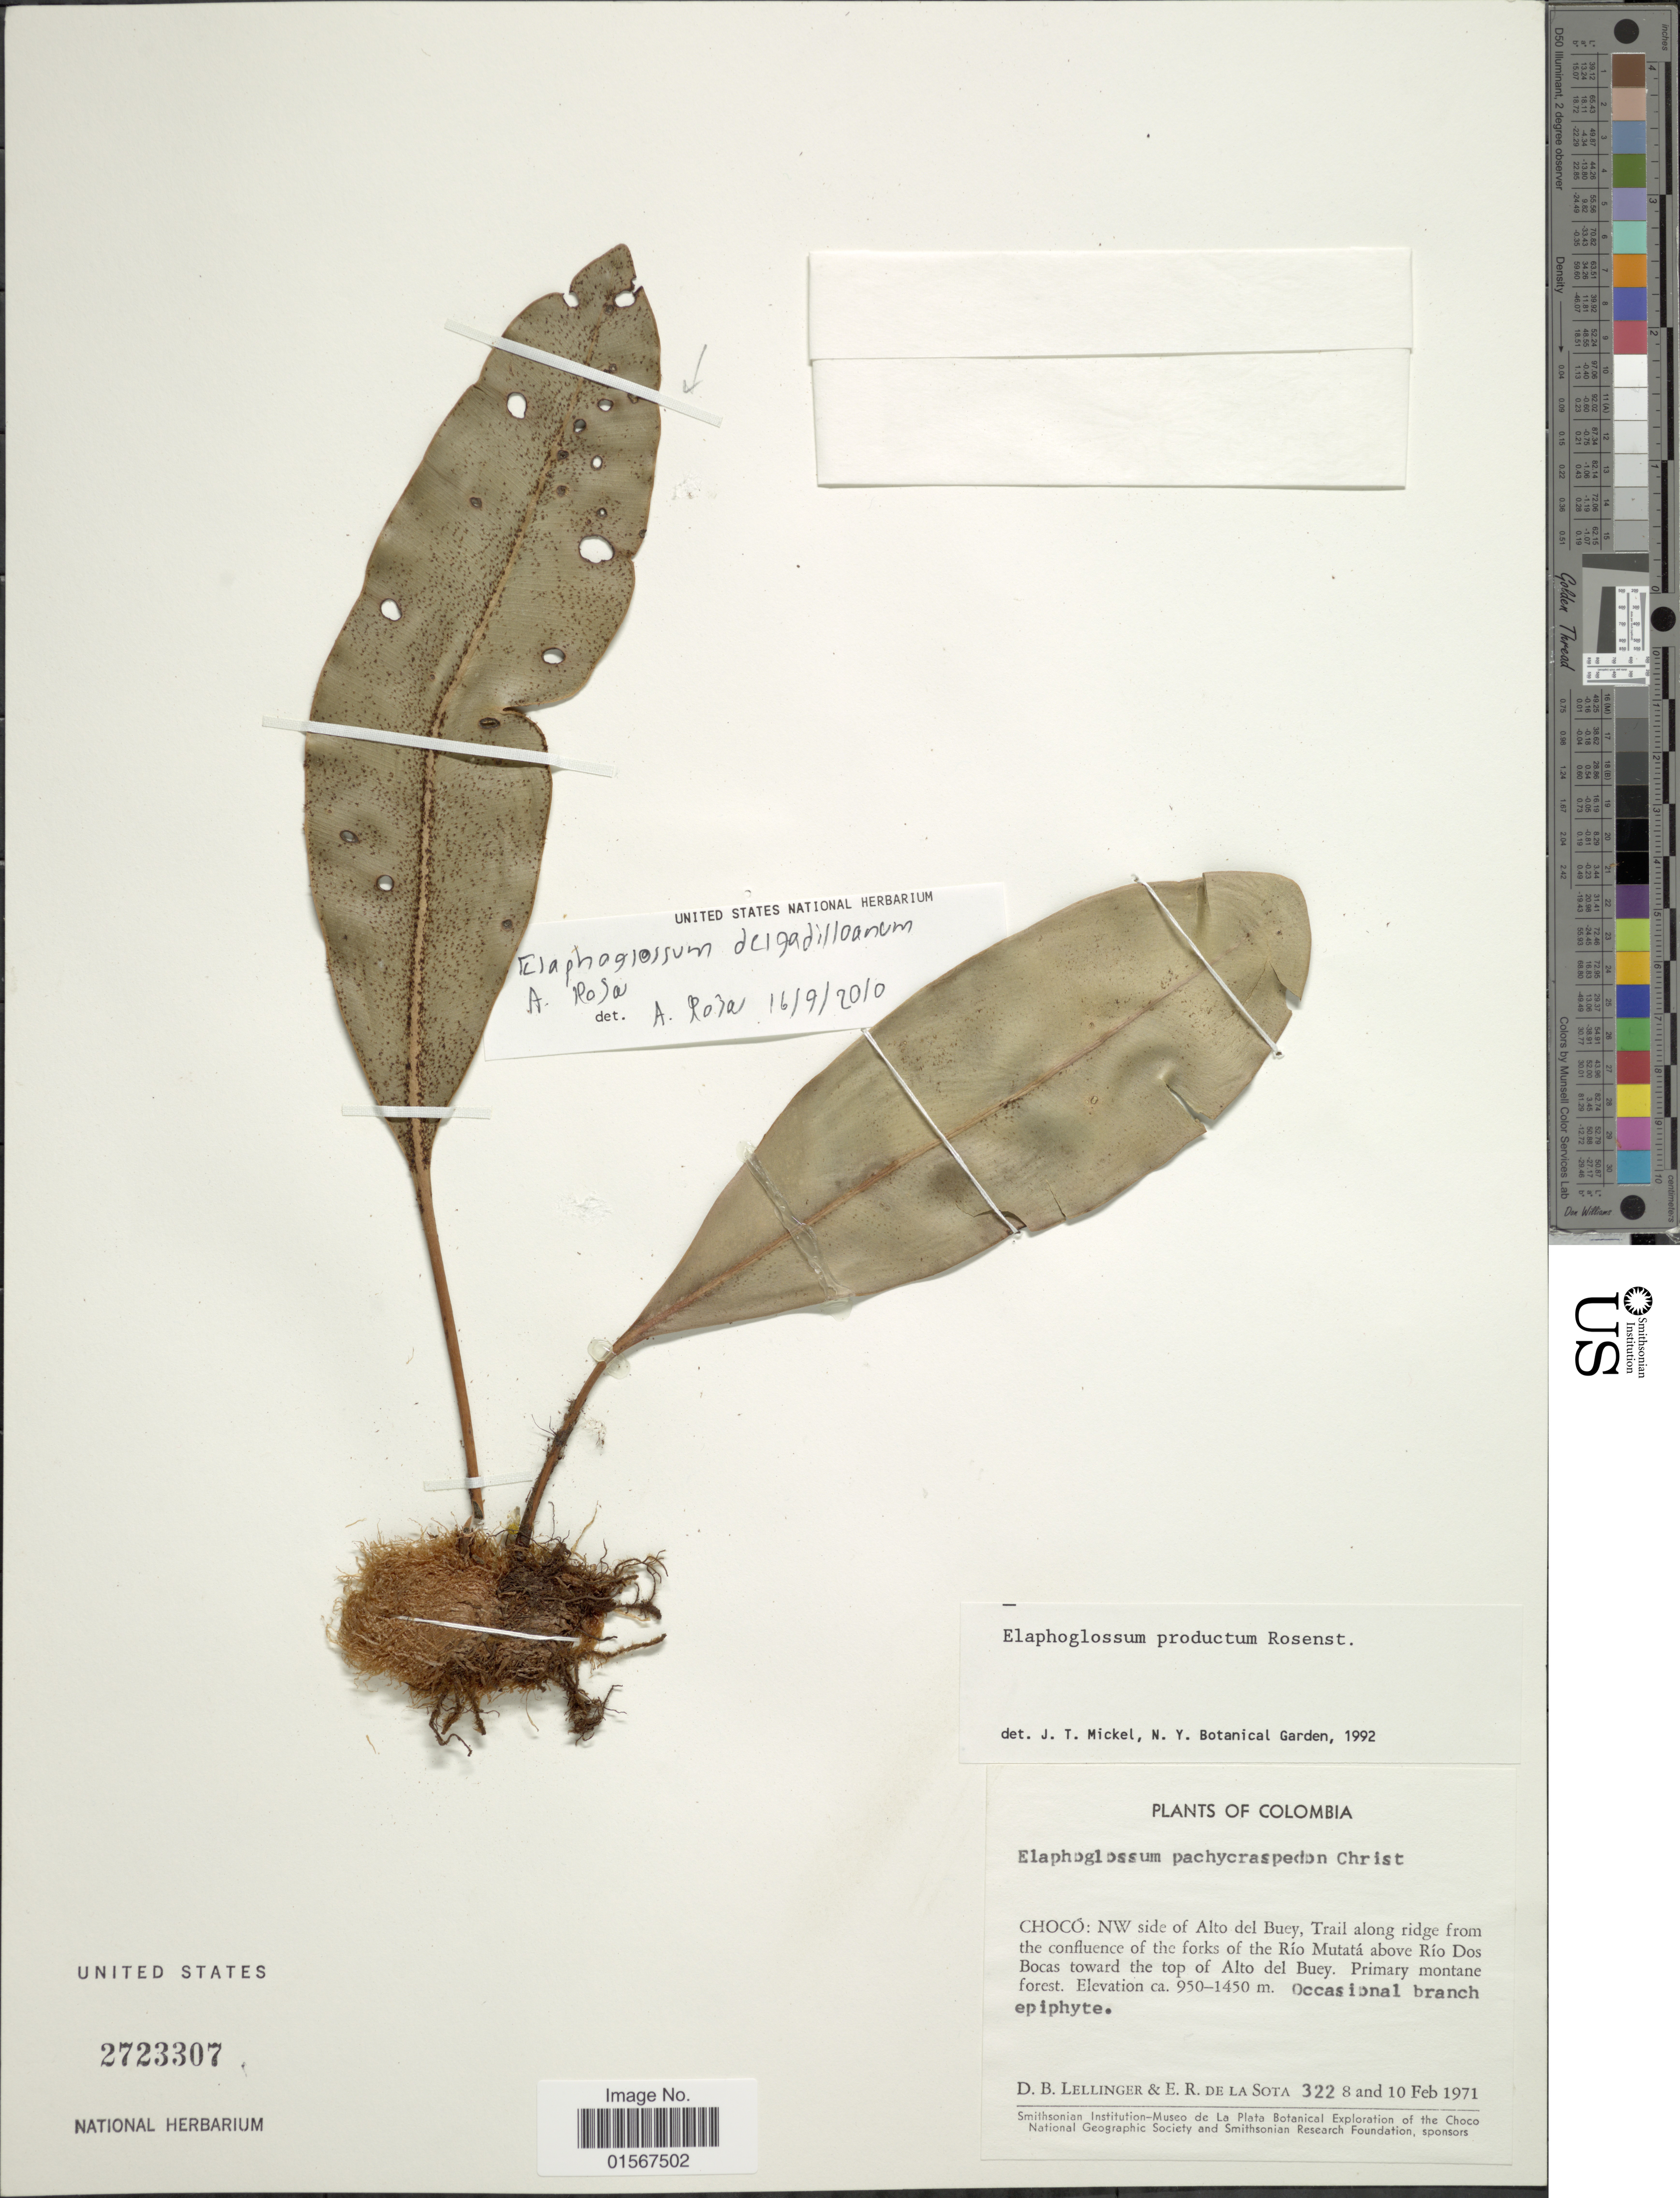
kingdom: Plantae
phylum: Tracheophyta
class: Polypodiopsida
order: Polypodiales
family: Dryopteridaceae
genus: Elaphoglossum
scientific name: Elaphoglossum productum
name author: Rosenst.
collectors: D. B. Lellinger & E. R. de la Sota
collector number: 322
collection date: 1971-02-08/1971-02-10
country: Colombia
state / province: Chocó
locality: Colombia, Chocó: NW side of Alto del Buey, trail along ridge from the confluence of the forks of the Río Mutatá, above Río Dos Bocas toward the top of Alto del Buey.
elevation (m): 950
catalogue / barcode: US 2723307